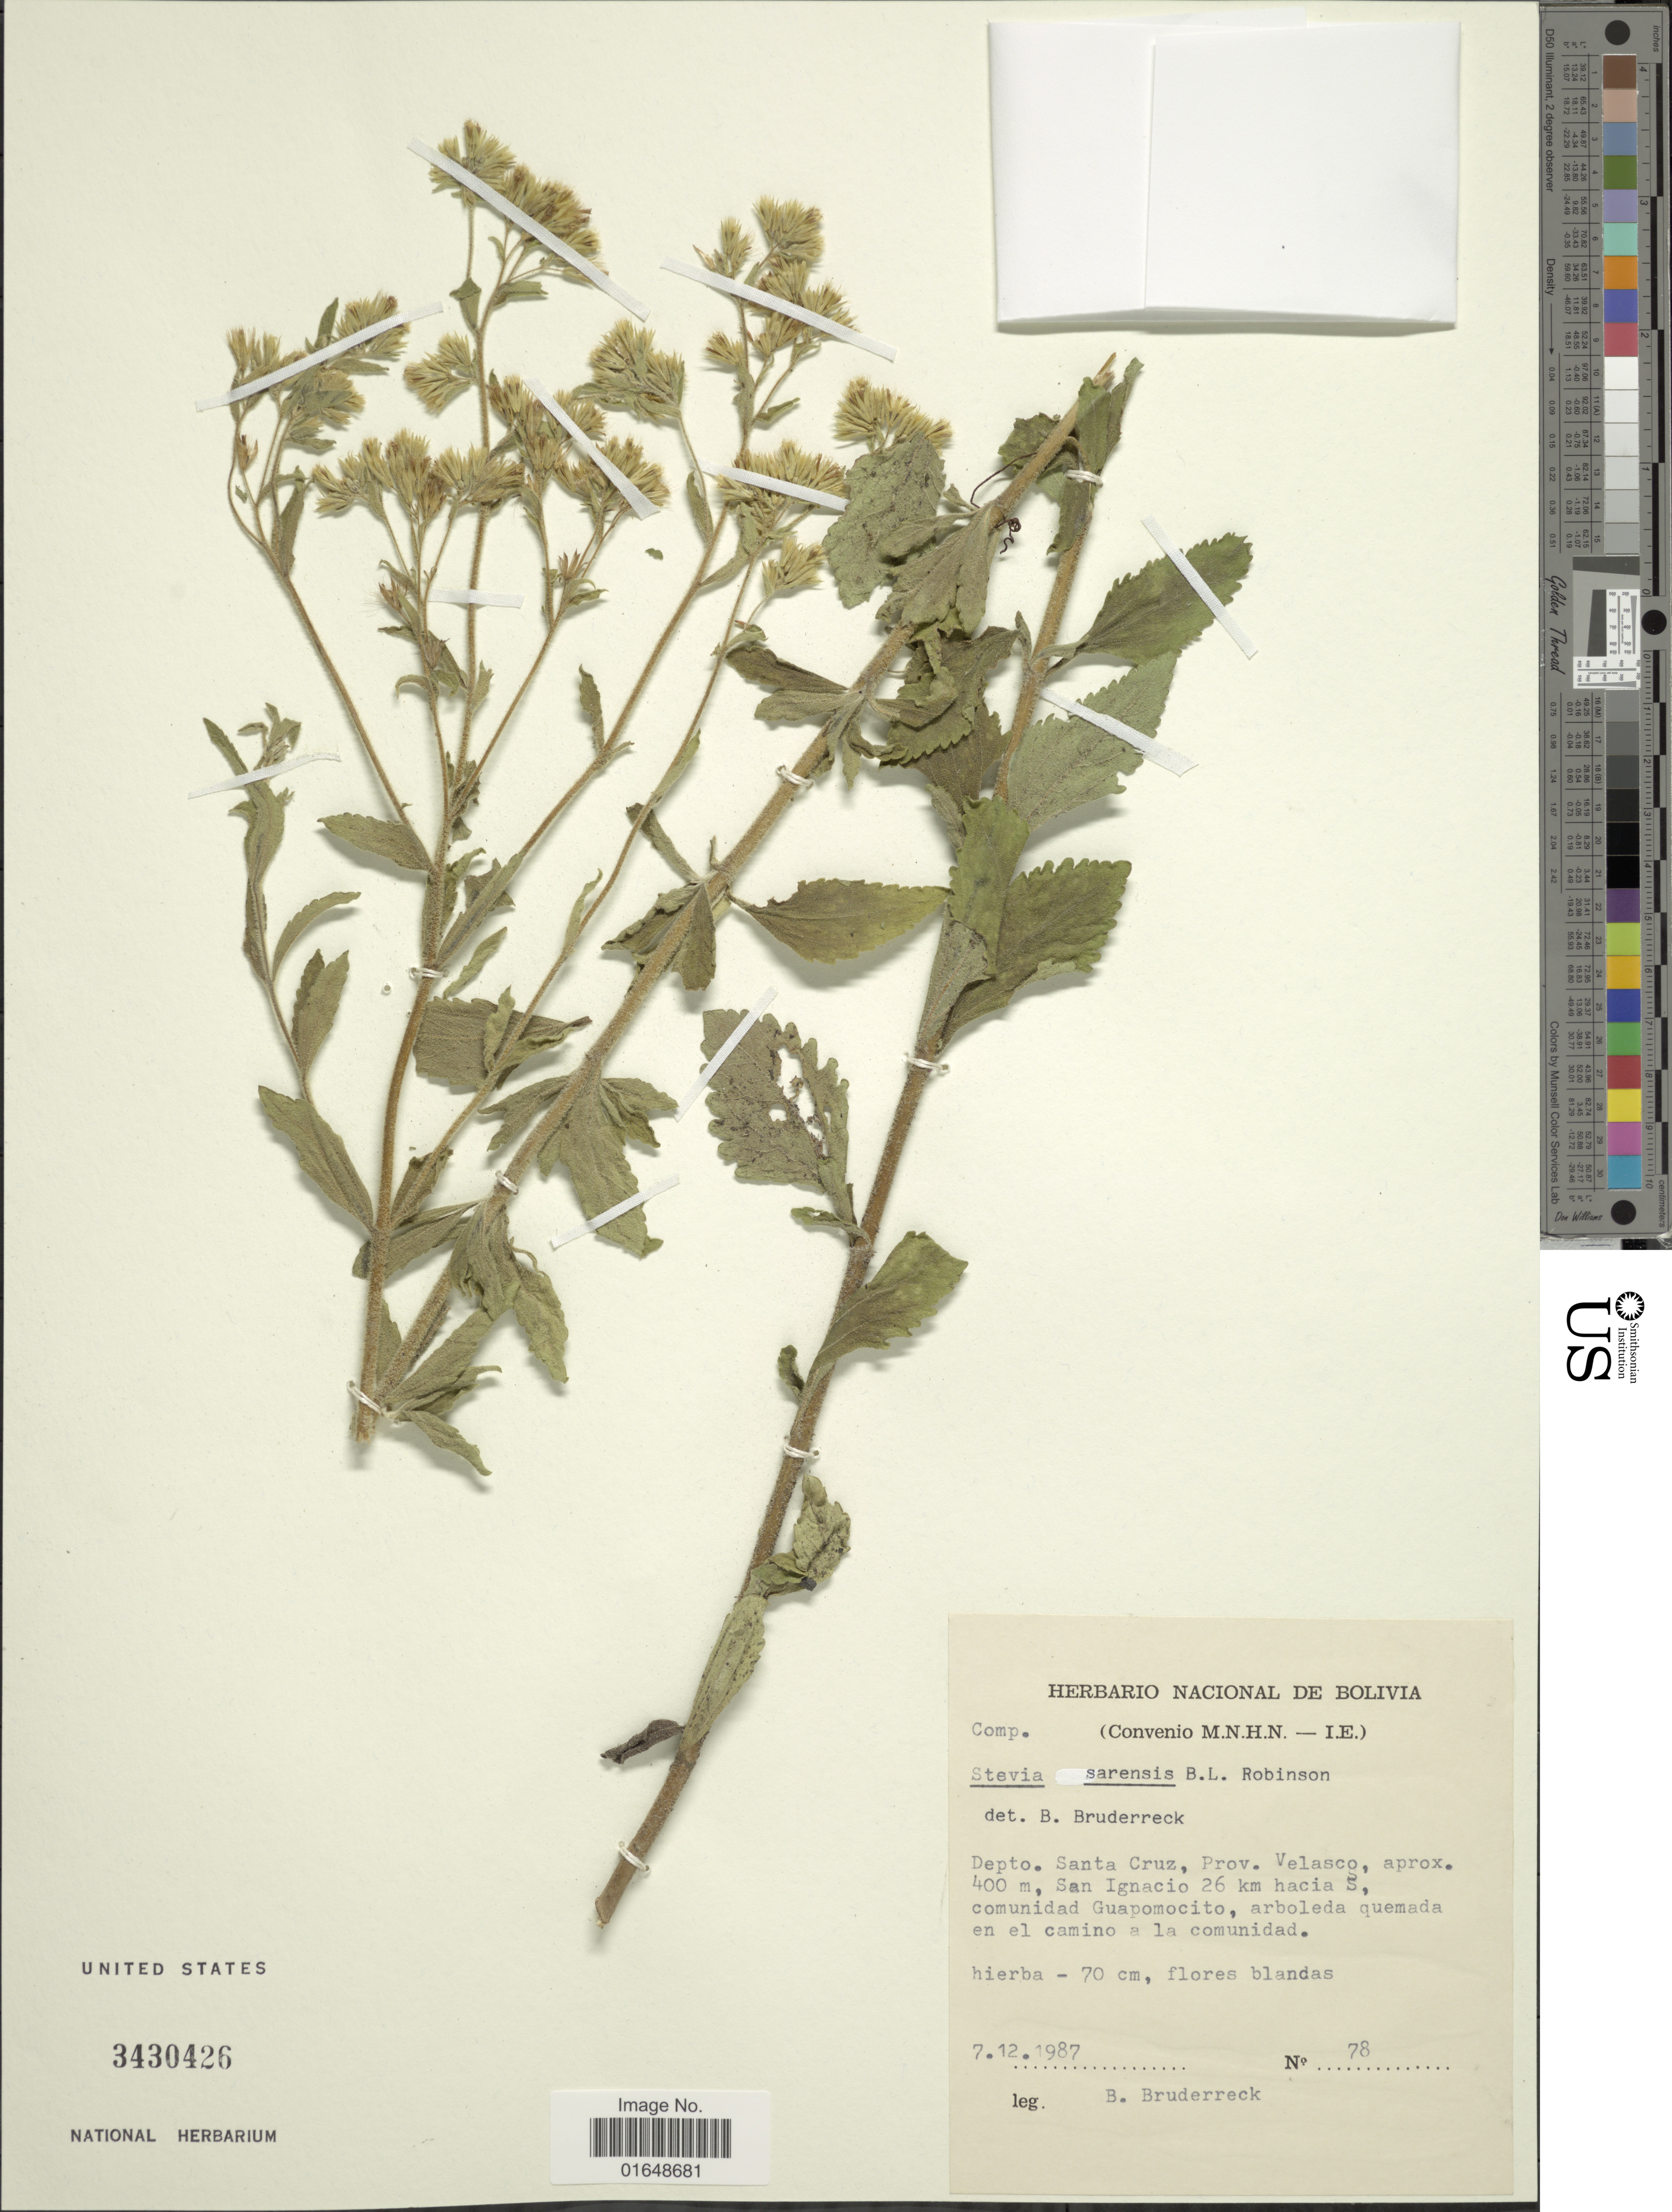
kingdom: Plantae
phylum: Tracheophyta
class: Magnoliopsida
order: Asterales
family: Asteraceae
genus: Stevia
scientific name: Stevia sarensis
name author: B.L. Rob.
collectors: B. Bruderreck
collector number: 78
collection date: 1987-12-07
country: Bolivia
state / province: Santa Cruz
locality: Depto. Santa Cruz, Prov. Velasco, aprox. 400 m., San Ignacio 26 km hacia S, comunidad Guapomocito, arboleda quemada en el camino a la comunidad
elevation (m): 400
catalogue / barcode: US 3430426